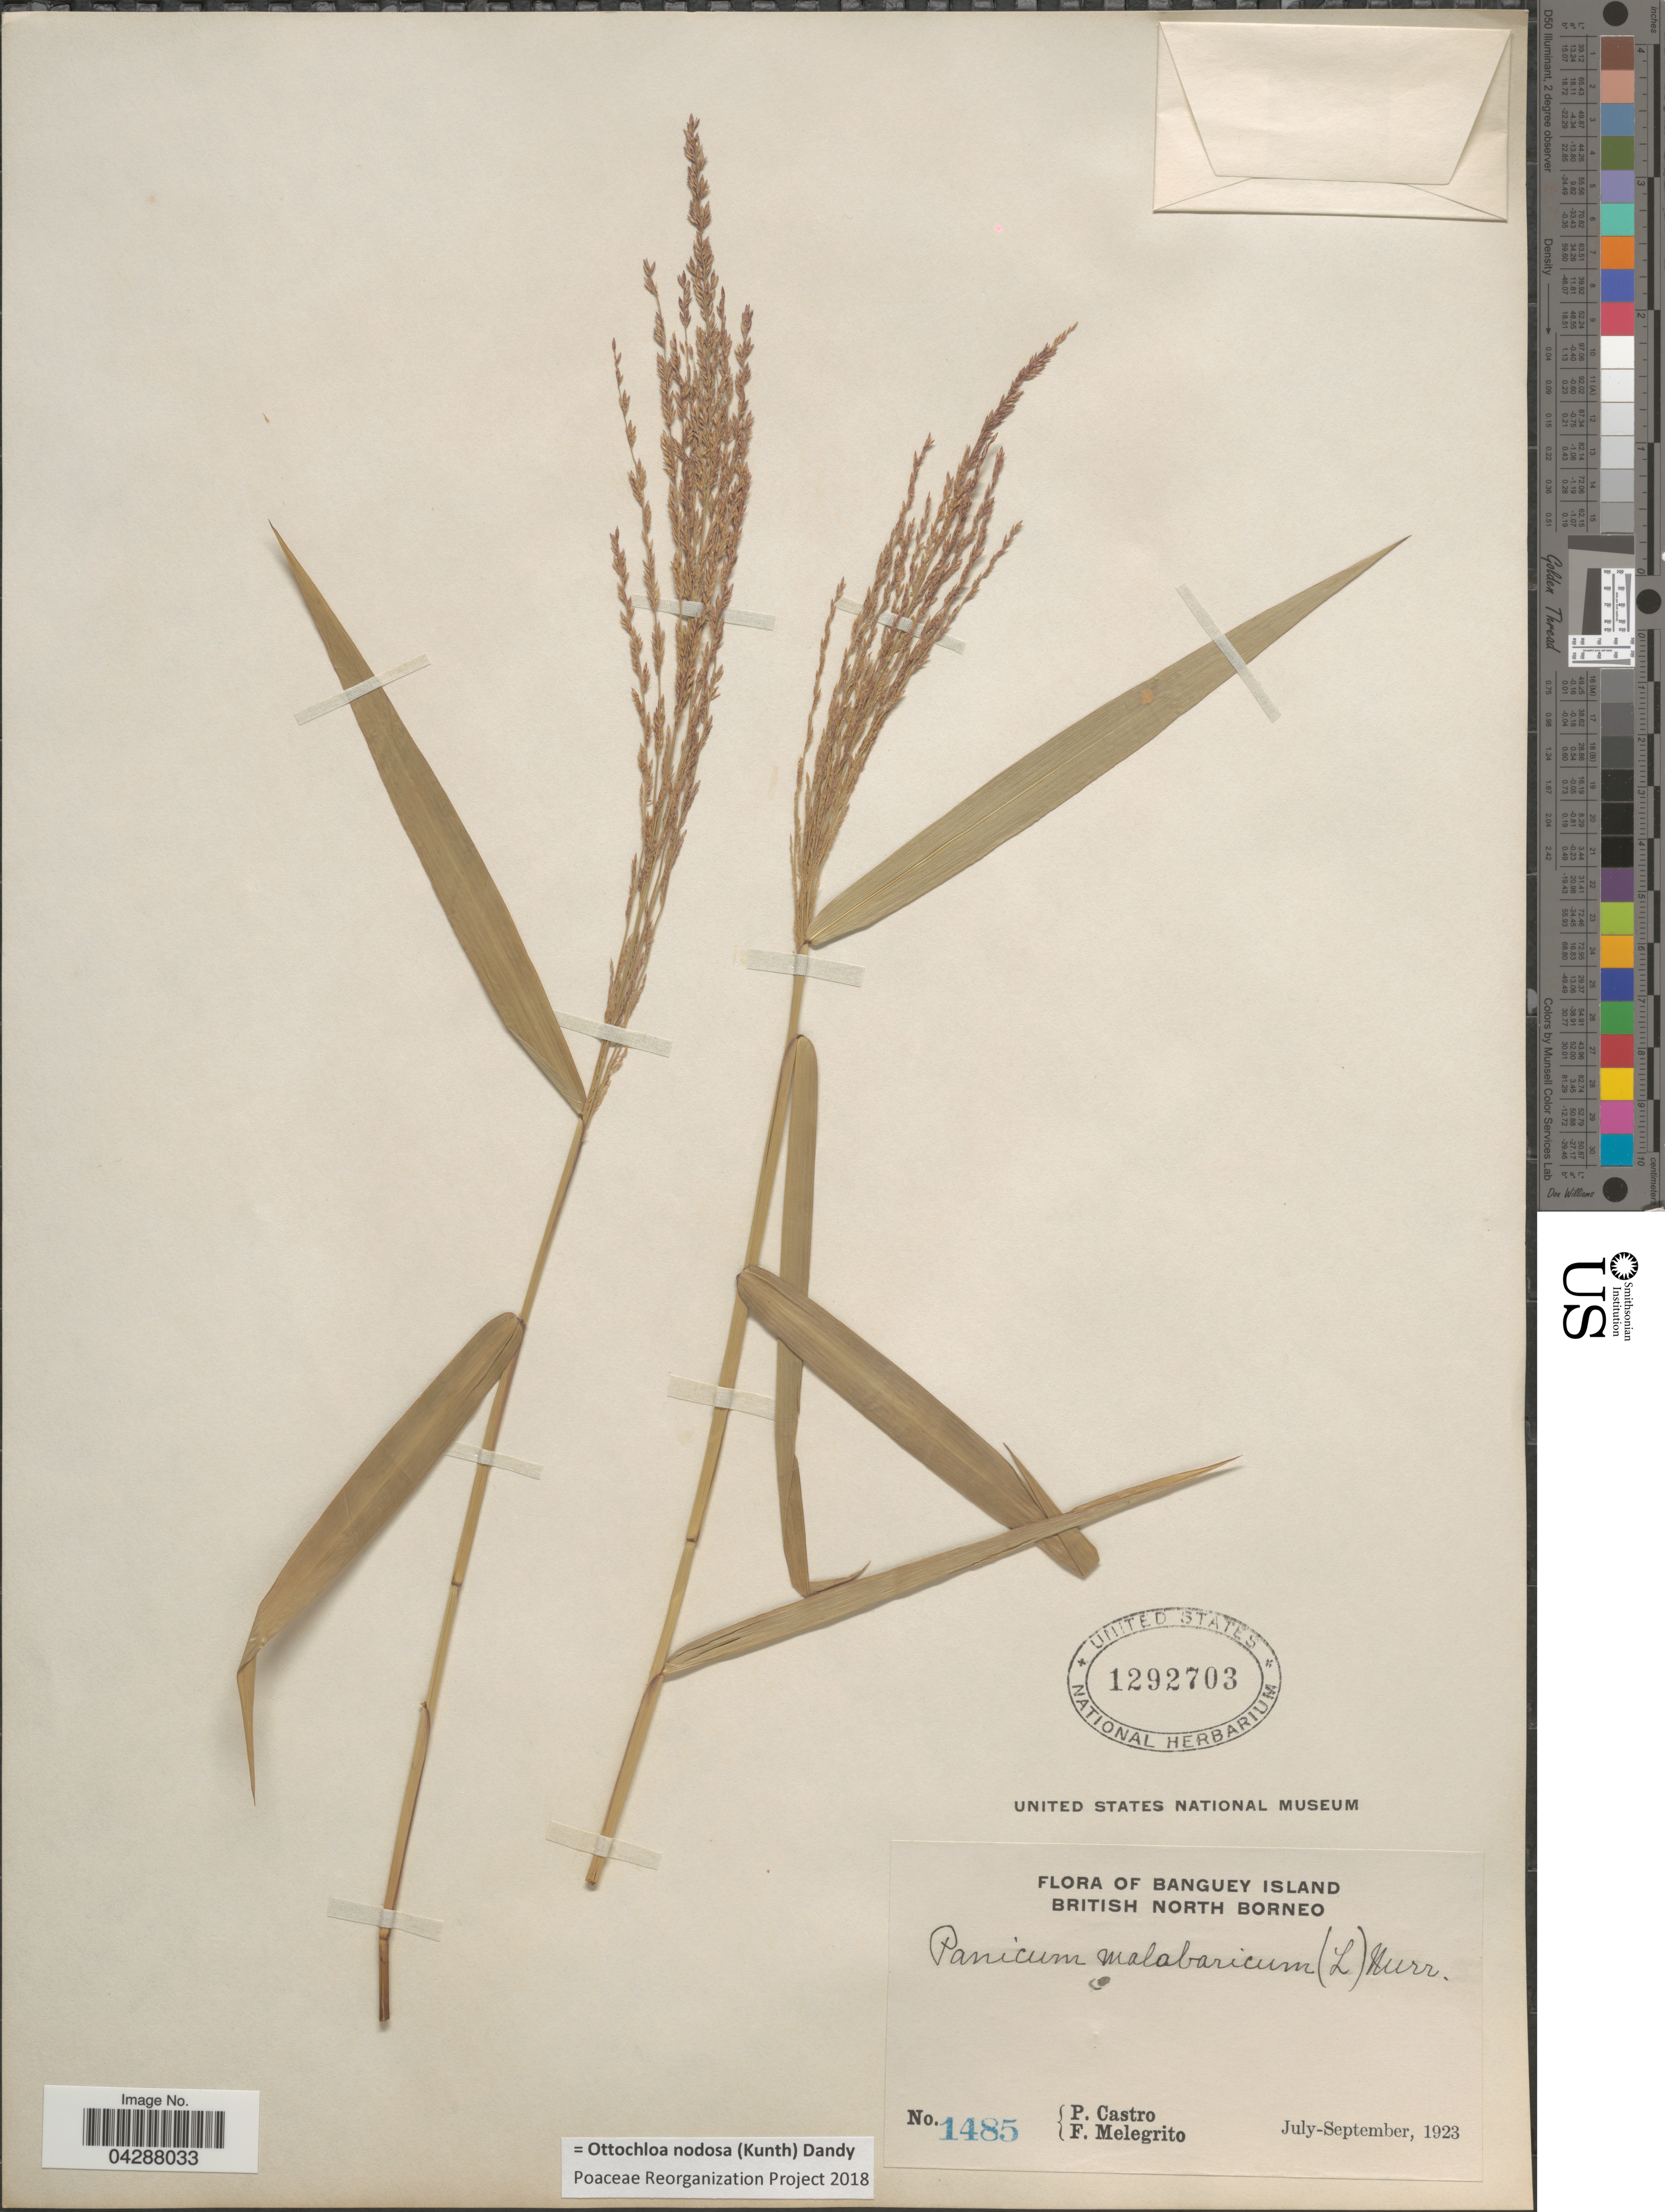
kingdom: Plantae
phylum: Tracheophyta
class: Liliopsida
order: Poales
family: Poaceae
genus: Ottochloa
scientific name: Ottochloa nodosa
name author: (Kunth) Dandy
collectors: P. Castro & F. Melegrito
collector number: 1485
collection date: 1923-07/1923-09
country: Malaysia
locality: Banguey Island. British North Borneo.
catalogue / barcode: US 1292703